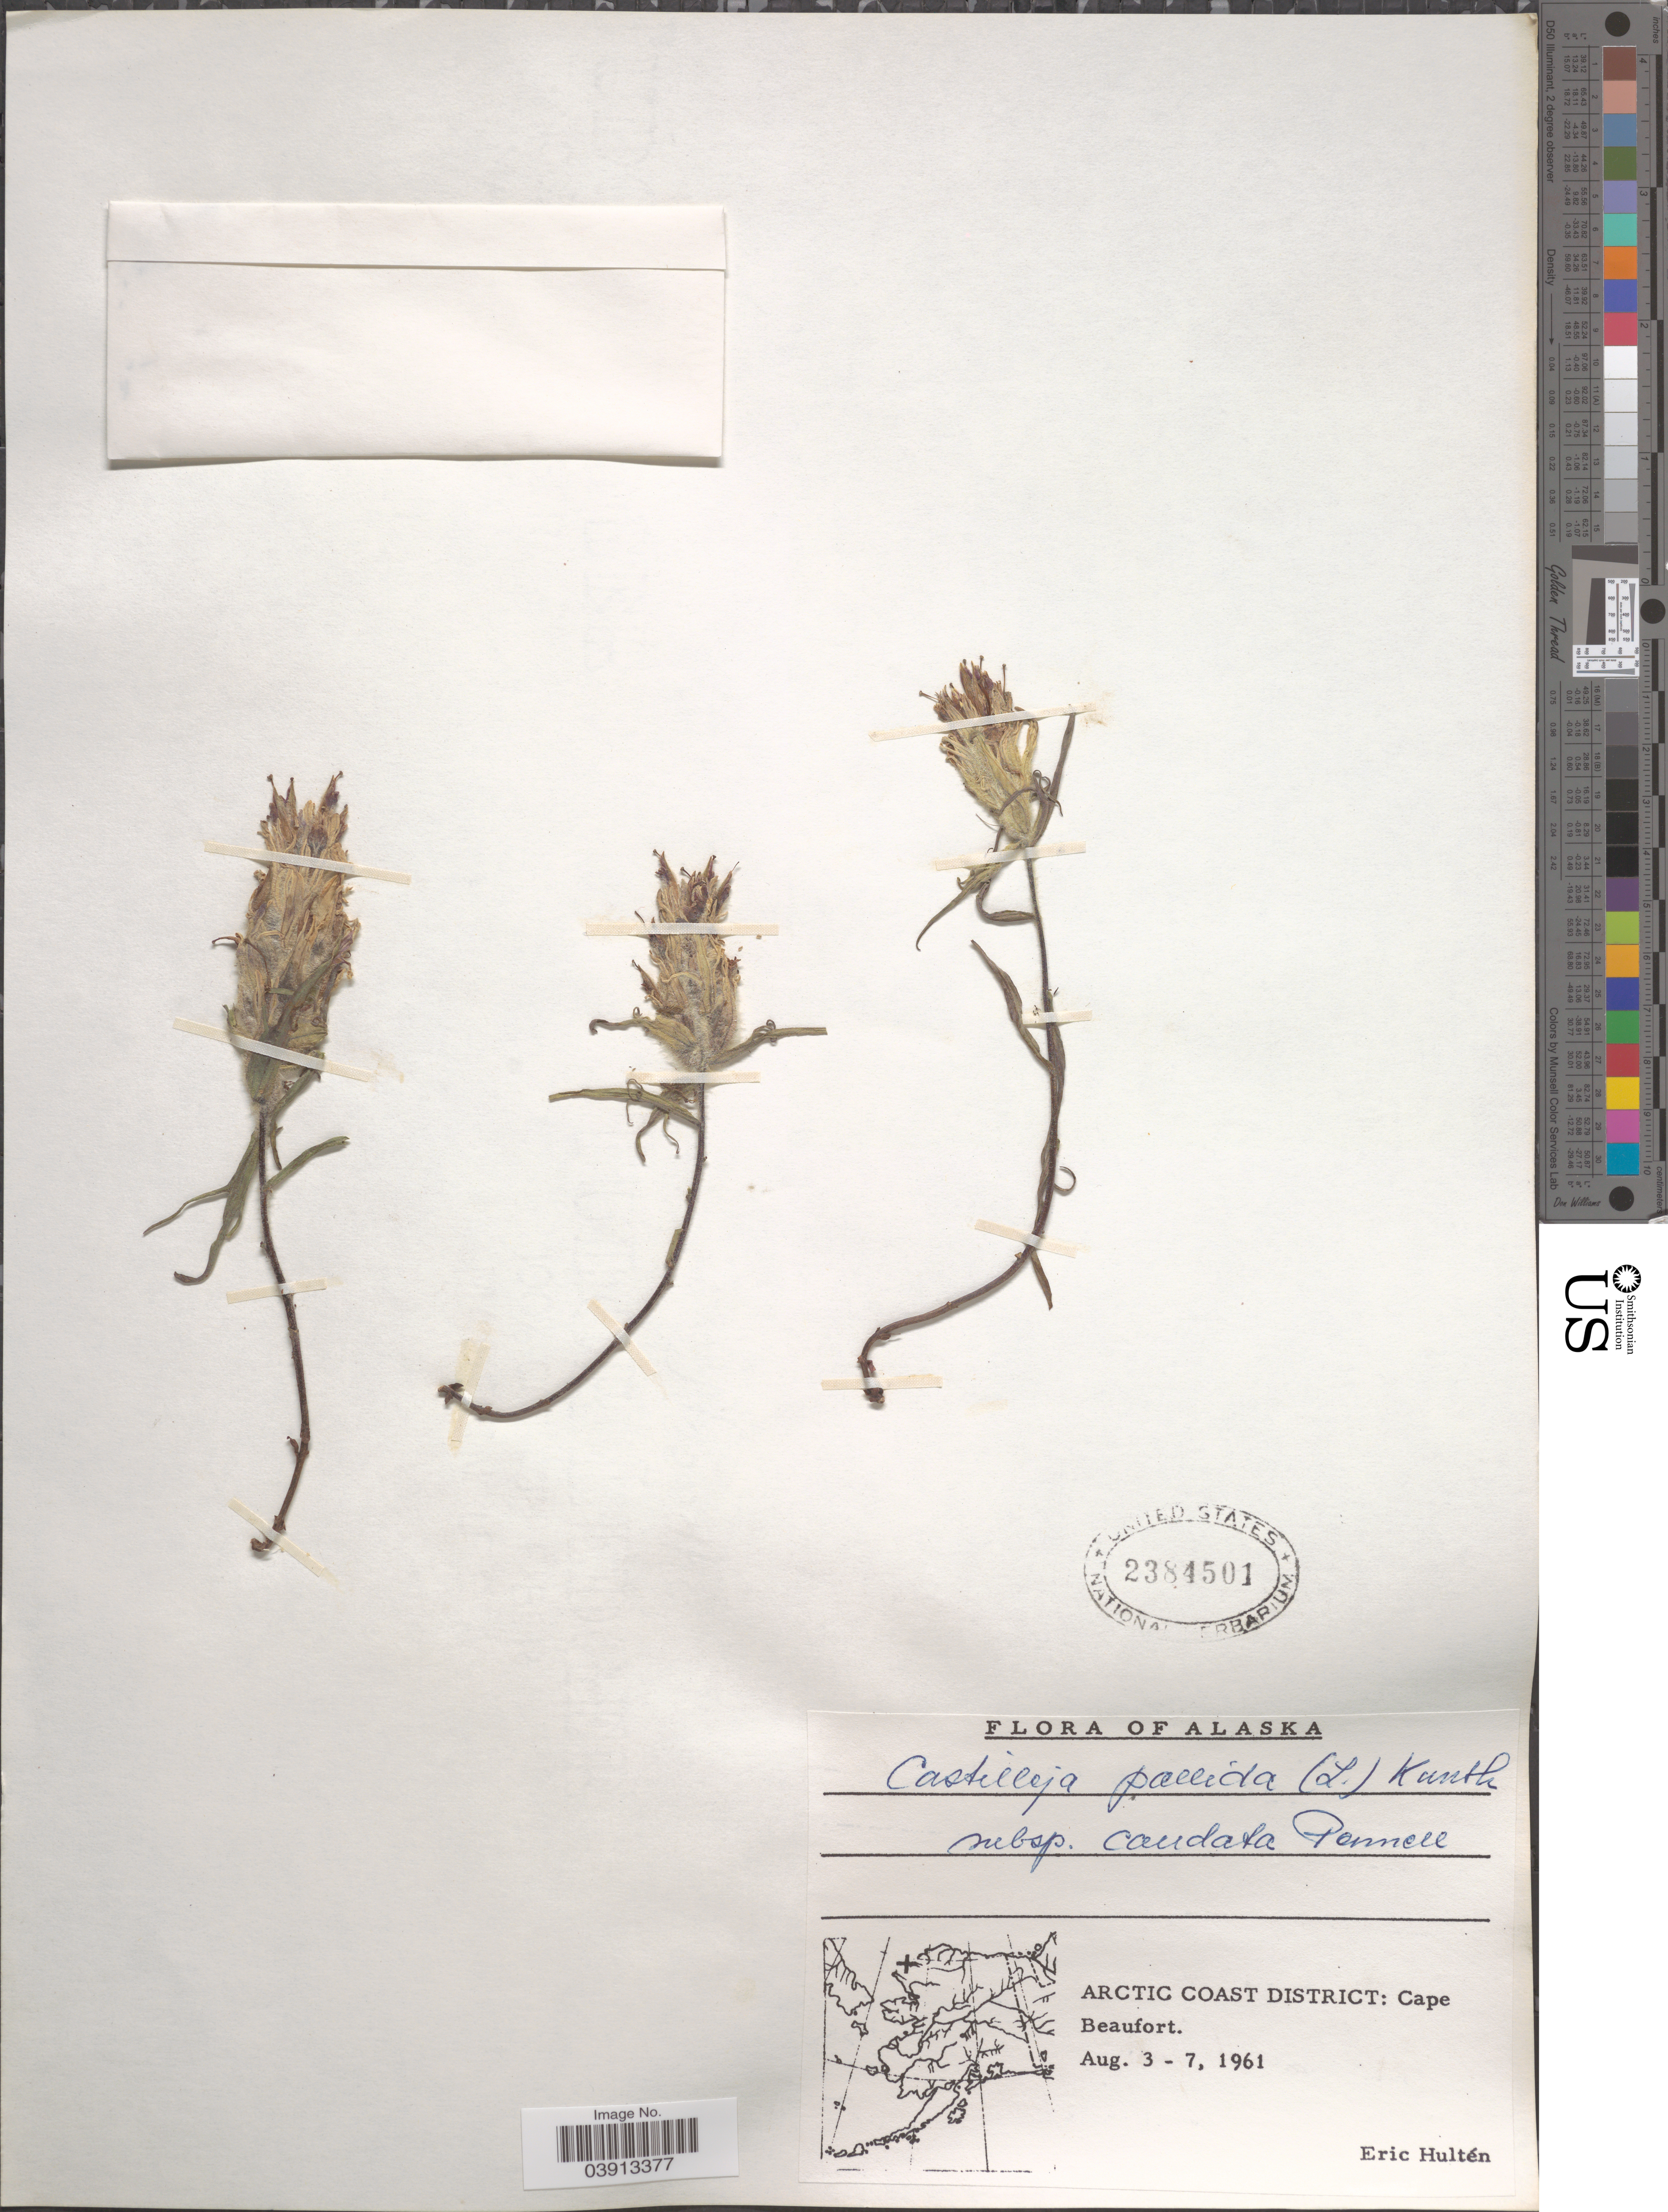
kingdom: Plantae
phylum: Tracheophyta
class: Magnoliopsida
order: Lamiales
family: Orobanchaceae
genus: Castilleja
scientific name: Castilleja pallida subsp. mexiae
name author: Pennell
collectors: E. G. Hultén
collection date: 1961-08-03/1961-08-07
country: United States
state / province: Alaska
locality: Arctic Coast District: Cape Beaufort.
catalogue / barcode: US 2384501